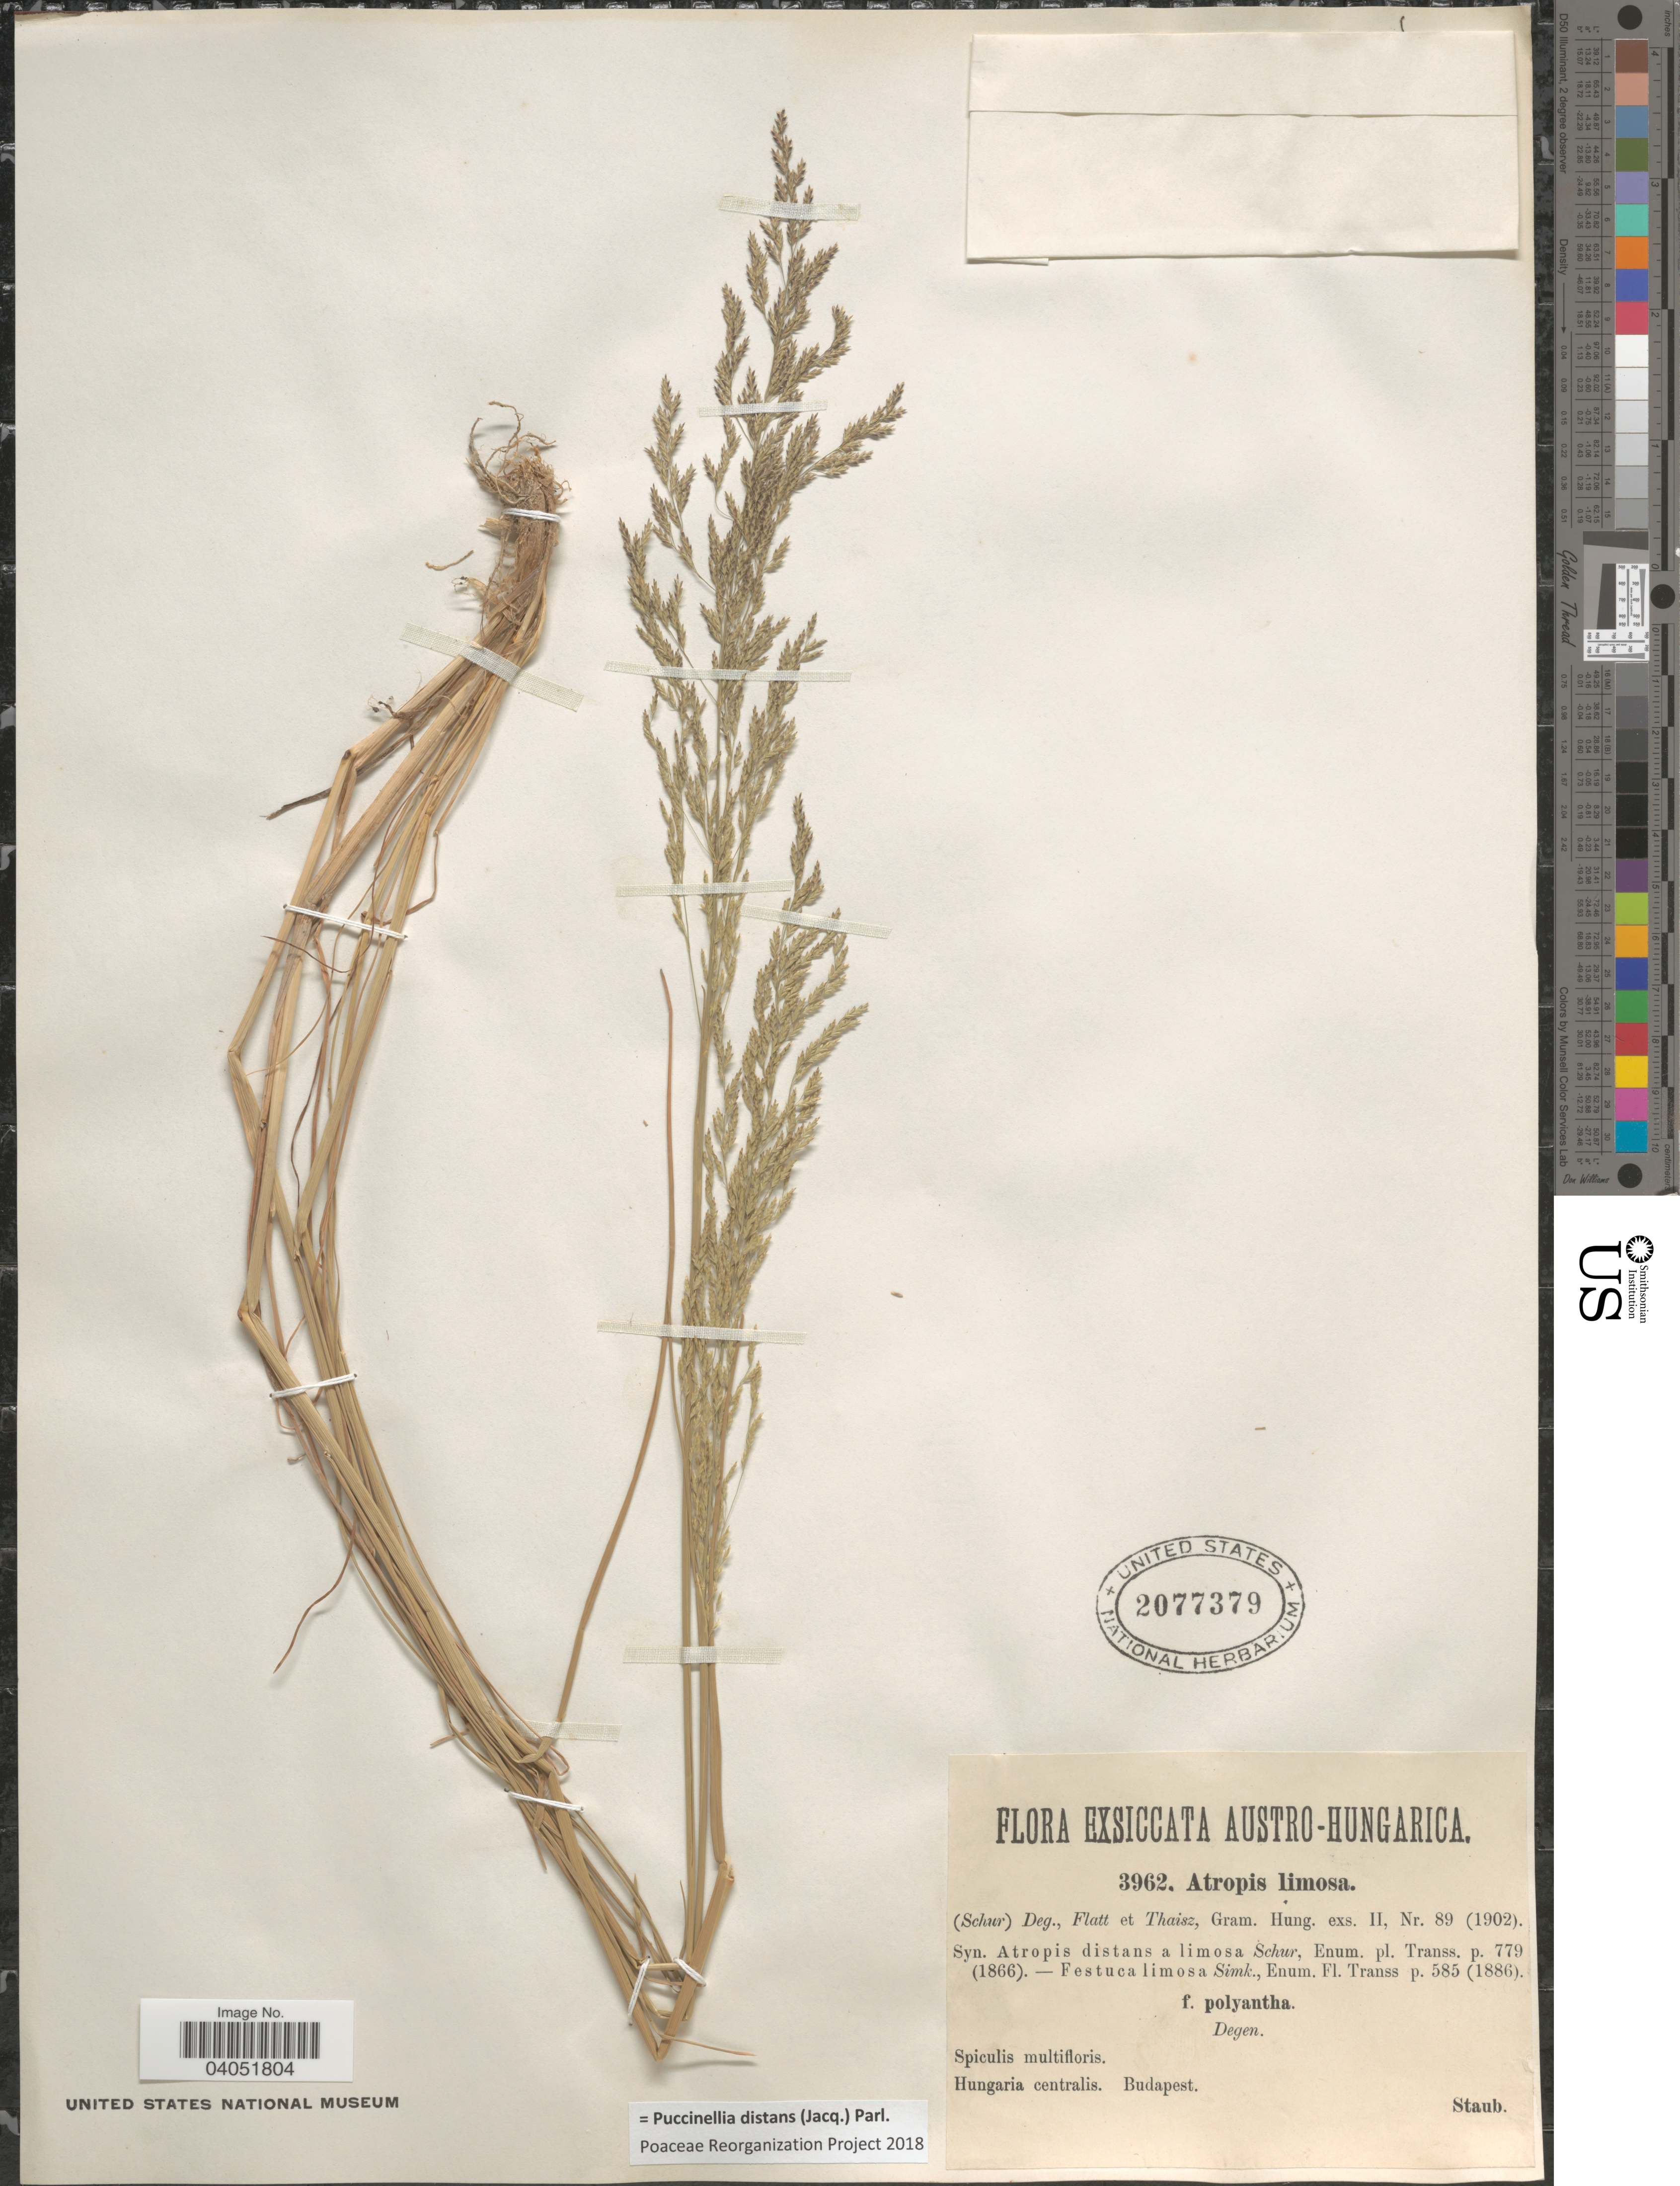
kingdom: Plantae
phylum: Tracheophyta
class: Liliopsida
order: Poales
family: Poaceae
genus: Puccinellia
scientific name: Puccinellia distans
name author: (Jacq.) Parl.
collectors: Staub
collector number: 3962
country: Hungary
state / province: Budapest, Capital District of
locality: Austro-Hungarica. Hungaria centralis. Budapest.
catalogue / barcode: US 2077379